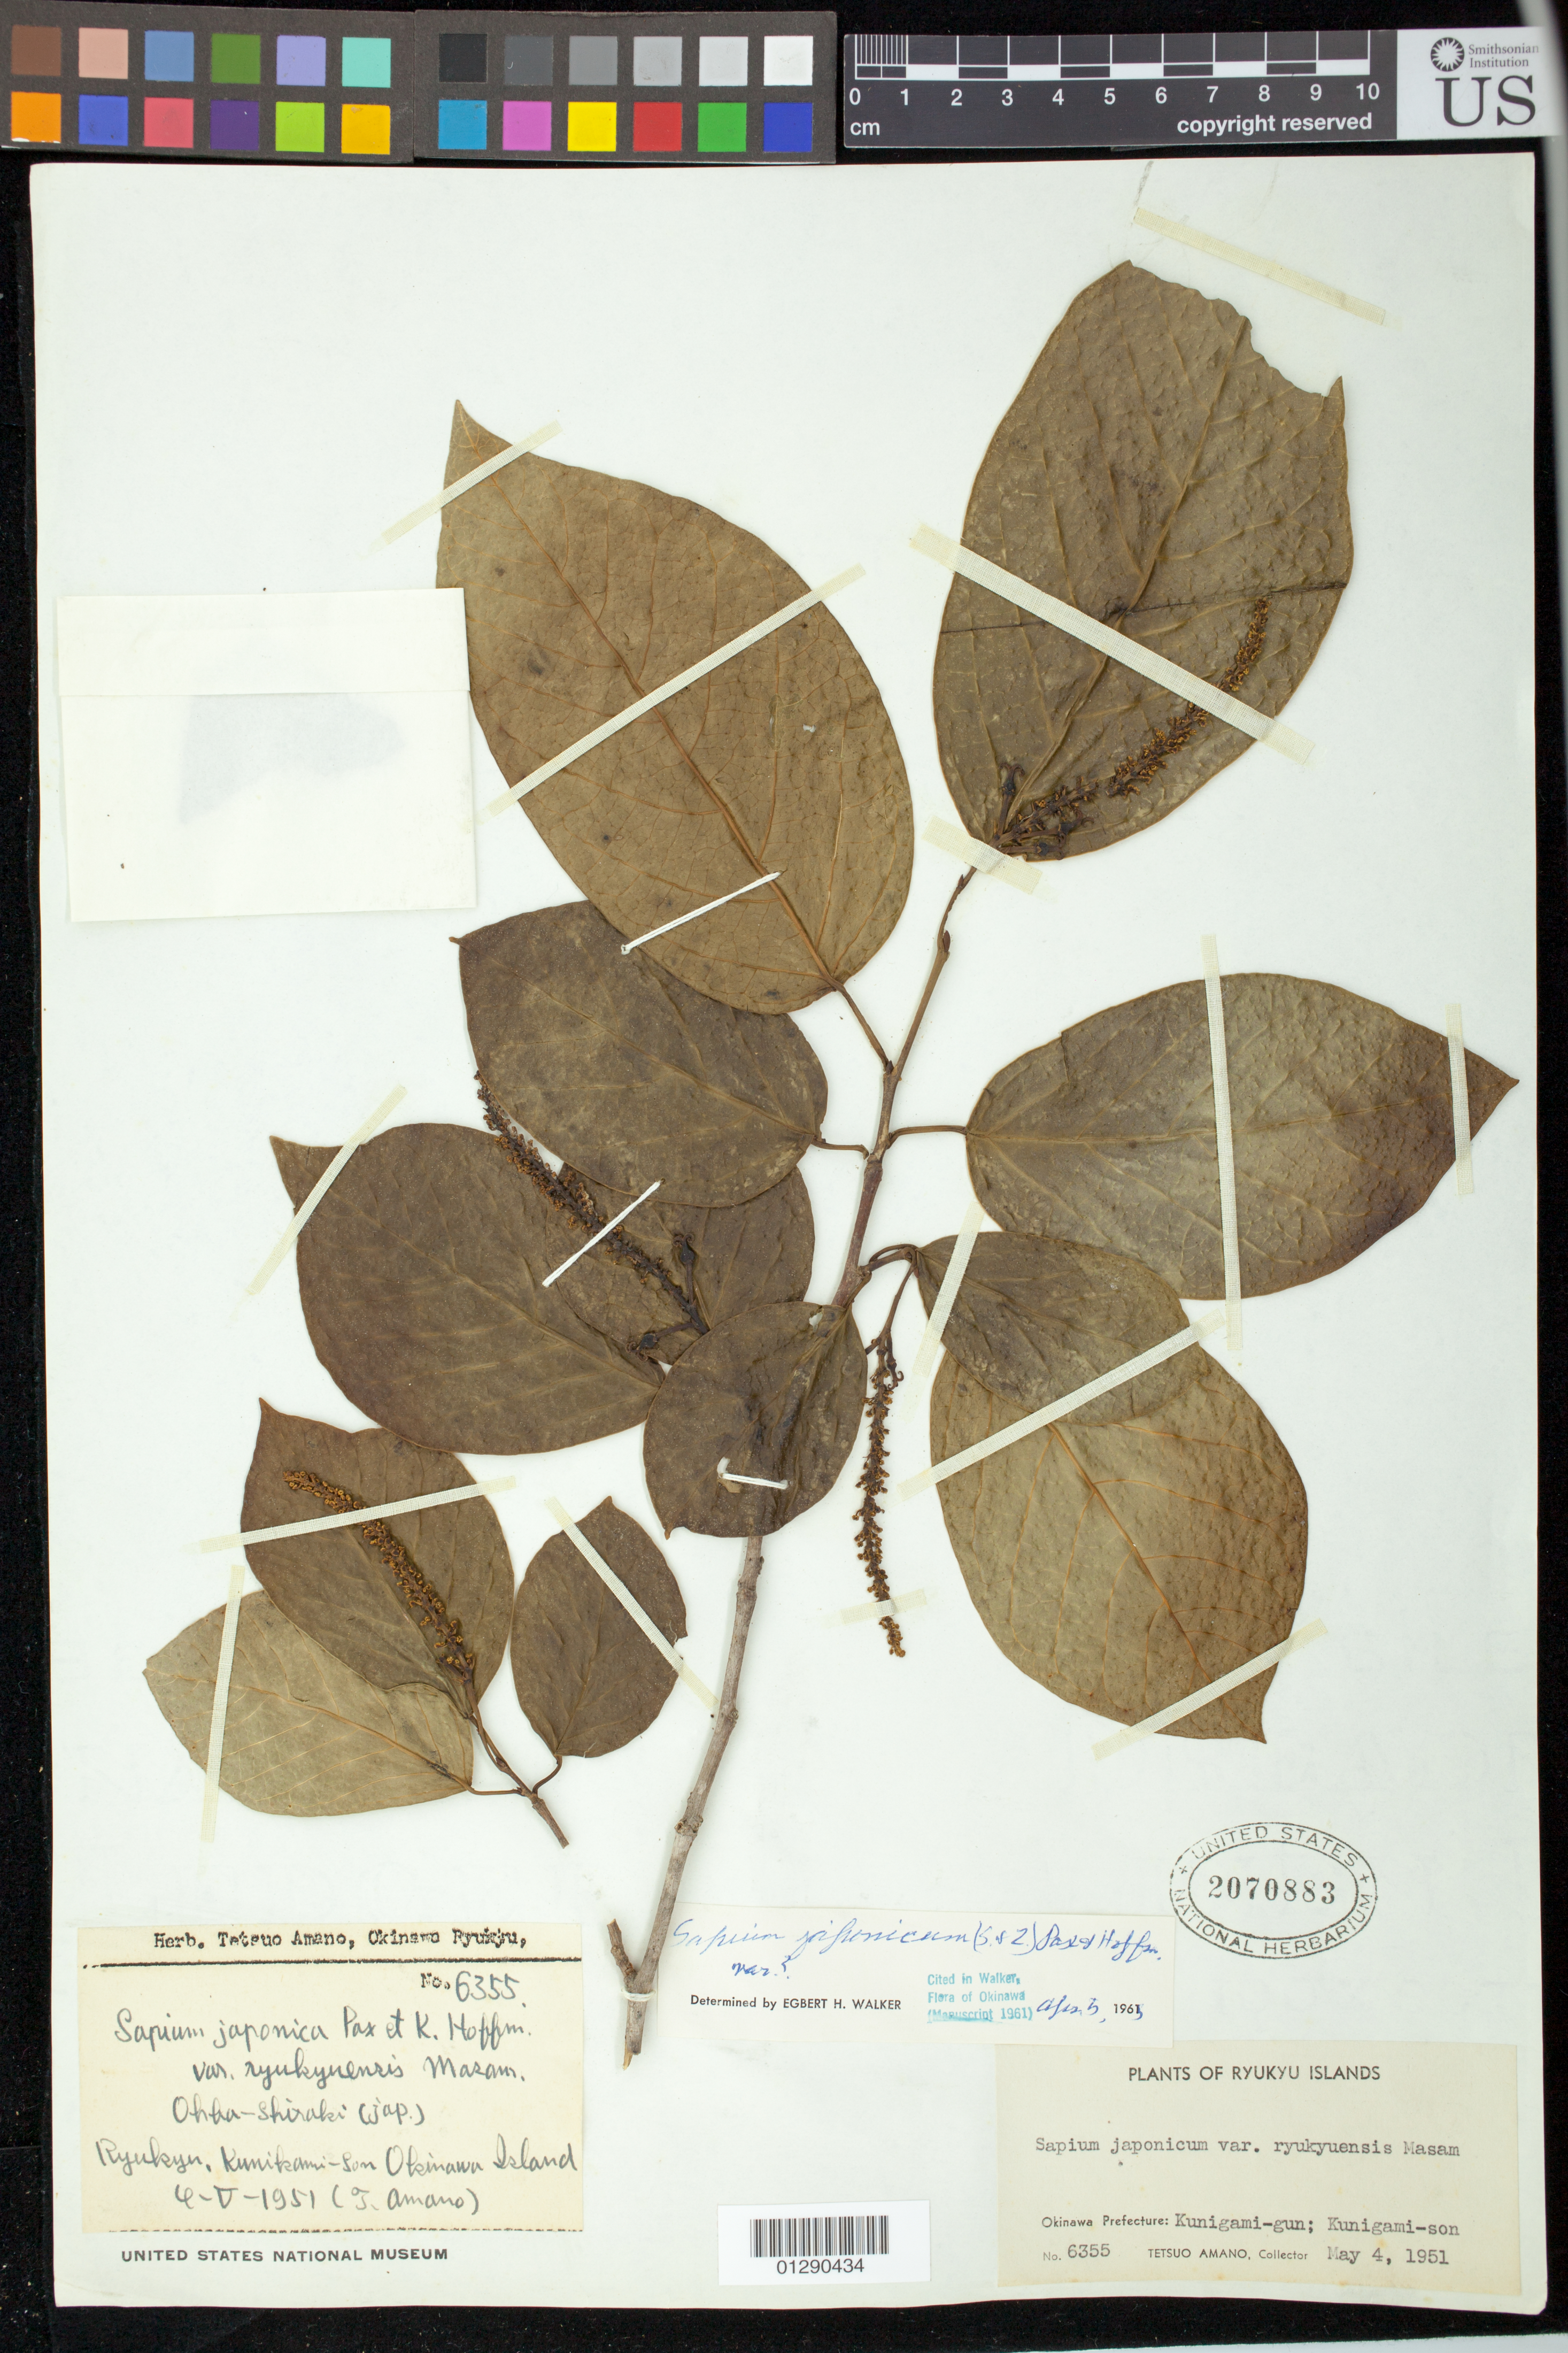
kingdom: Plantae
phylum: Tracheophyta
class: Magnoliopsida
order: Malpighiales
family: Euphorbiaceae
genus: Sapium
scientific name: Sapium japonicum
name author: (Siebold & Zucc.) Pax & K. Hoffm.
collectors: T. Amano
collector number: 6355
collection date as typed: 04 May 1951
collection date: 1951-05-04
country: Japan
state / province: Okinawa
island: Okinawa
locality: Kunigami, Sha-yama.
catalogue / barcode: US 2070883